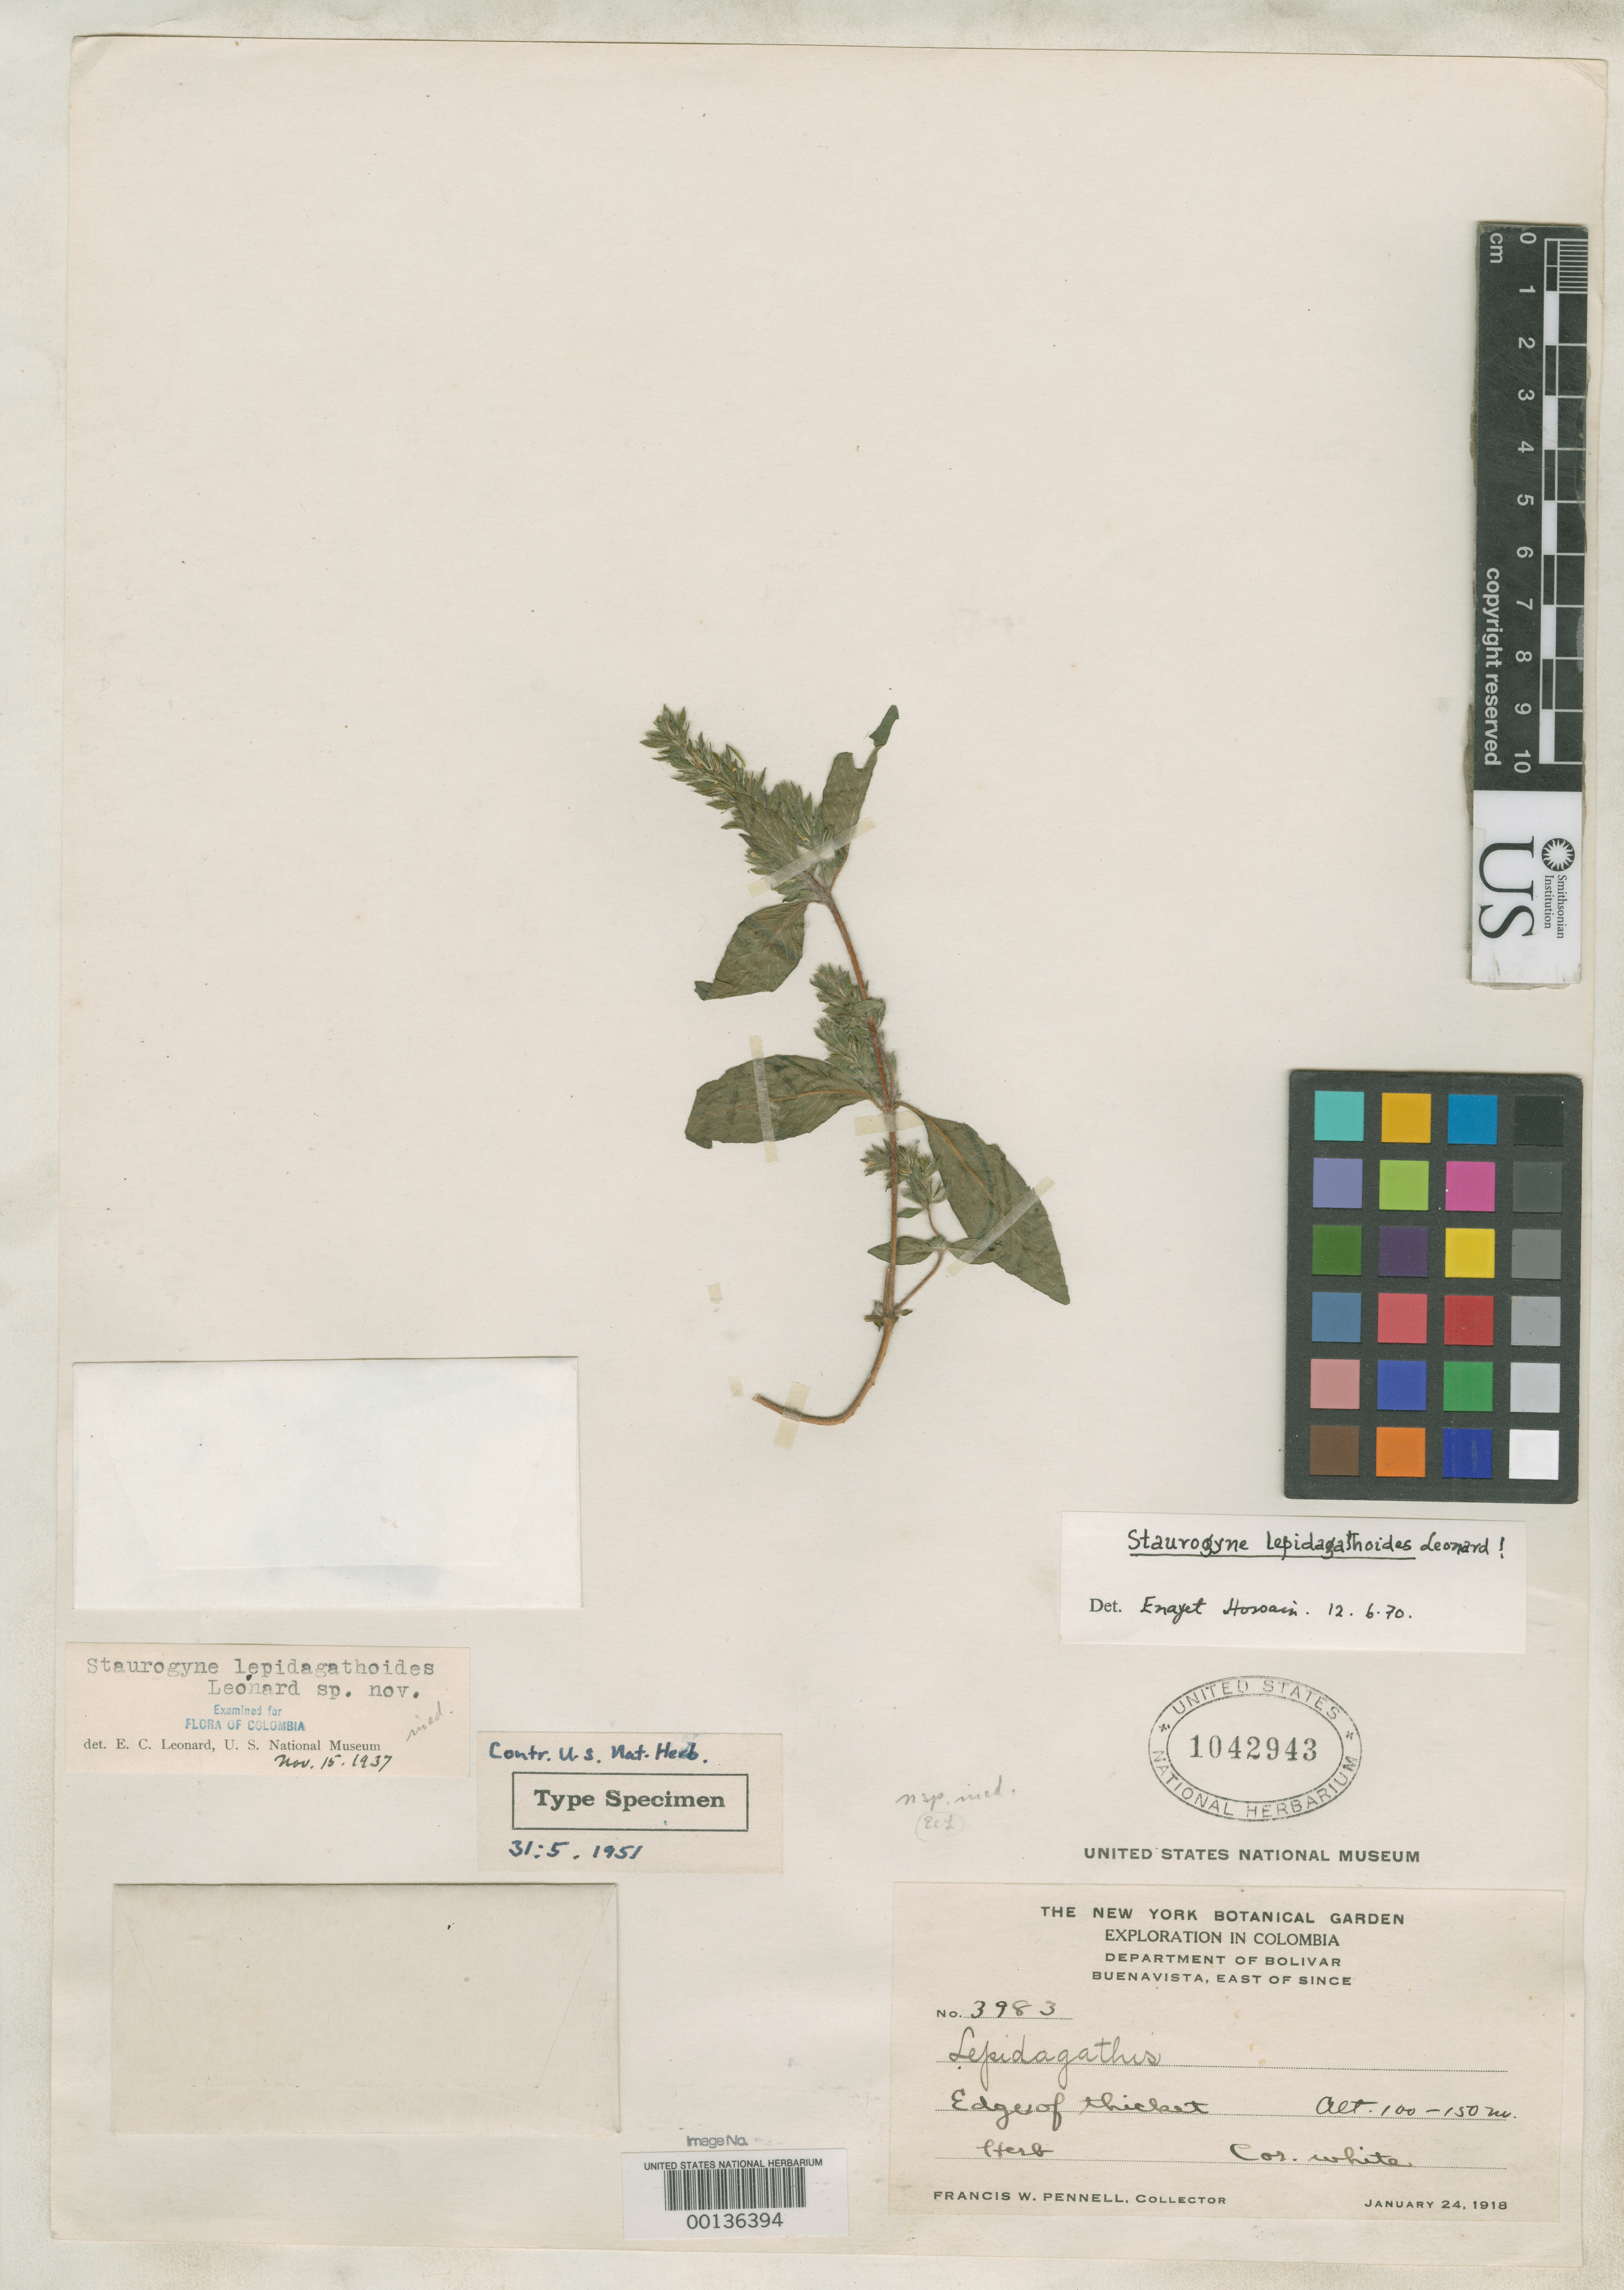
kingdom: Plantae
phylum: Tracheophyta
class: Magnoliopsida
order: Lamiales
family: Acanthaceae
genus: Staurogyne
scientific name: Staurogyne lepidagathoides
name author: Leonard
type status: Holotype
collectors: F. W. Pennell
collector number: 3983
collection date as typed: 24 Jan 1918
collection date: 1918-01-24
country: Colombia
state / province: Bolívar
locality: Near Buena Vista, E of Since.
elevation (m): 100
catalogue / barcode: US 1042943